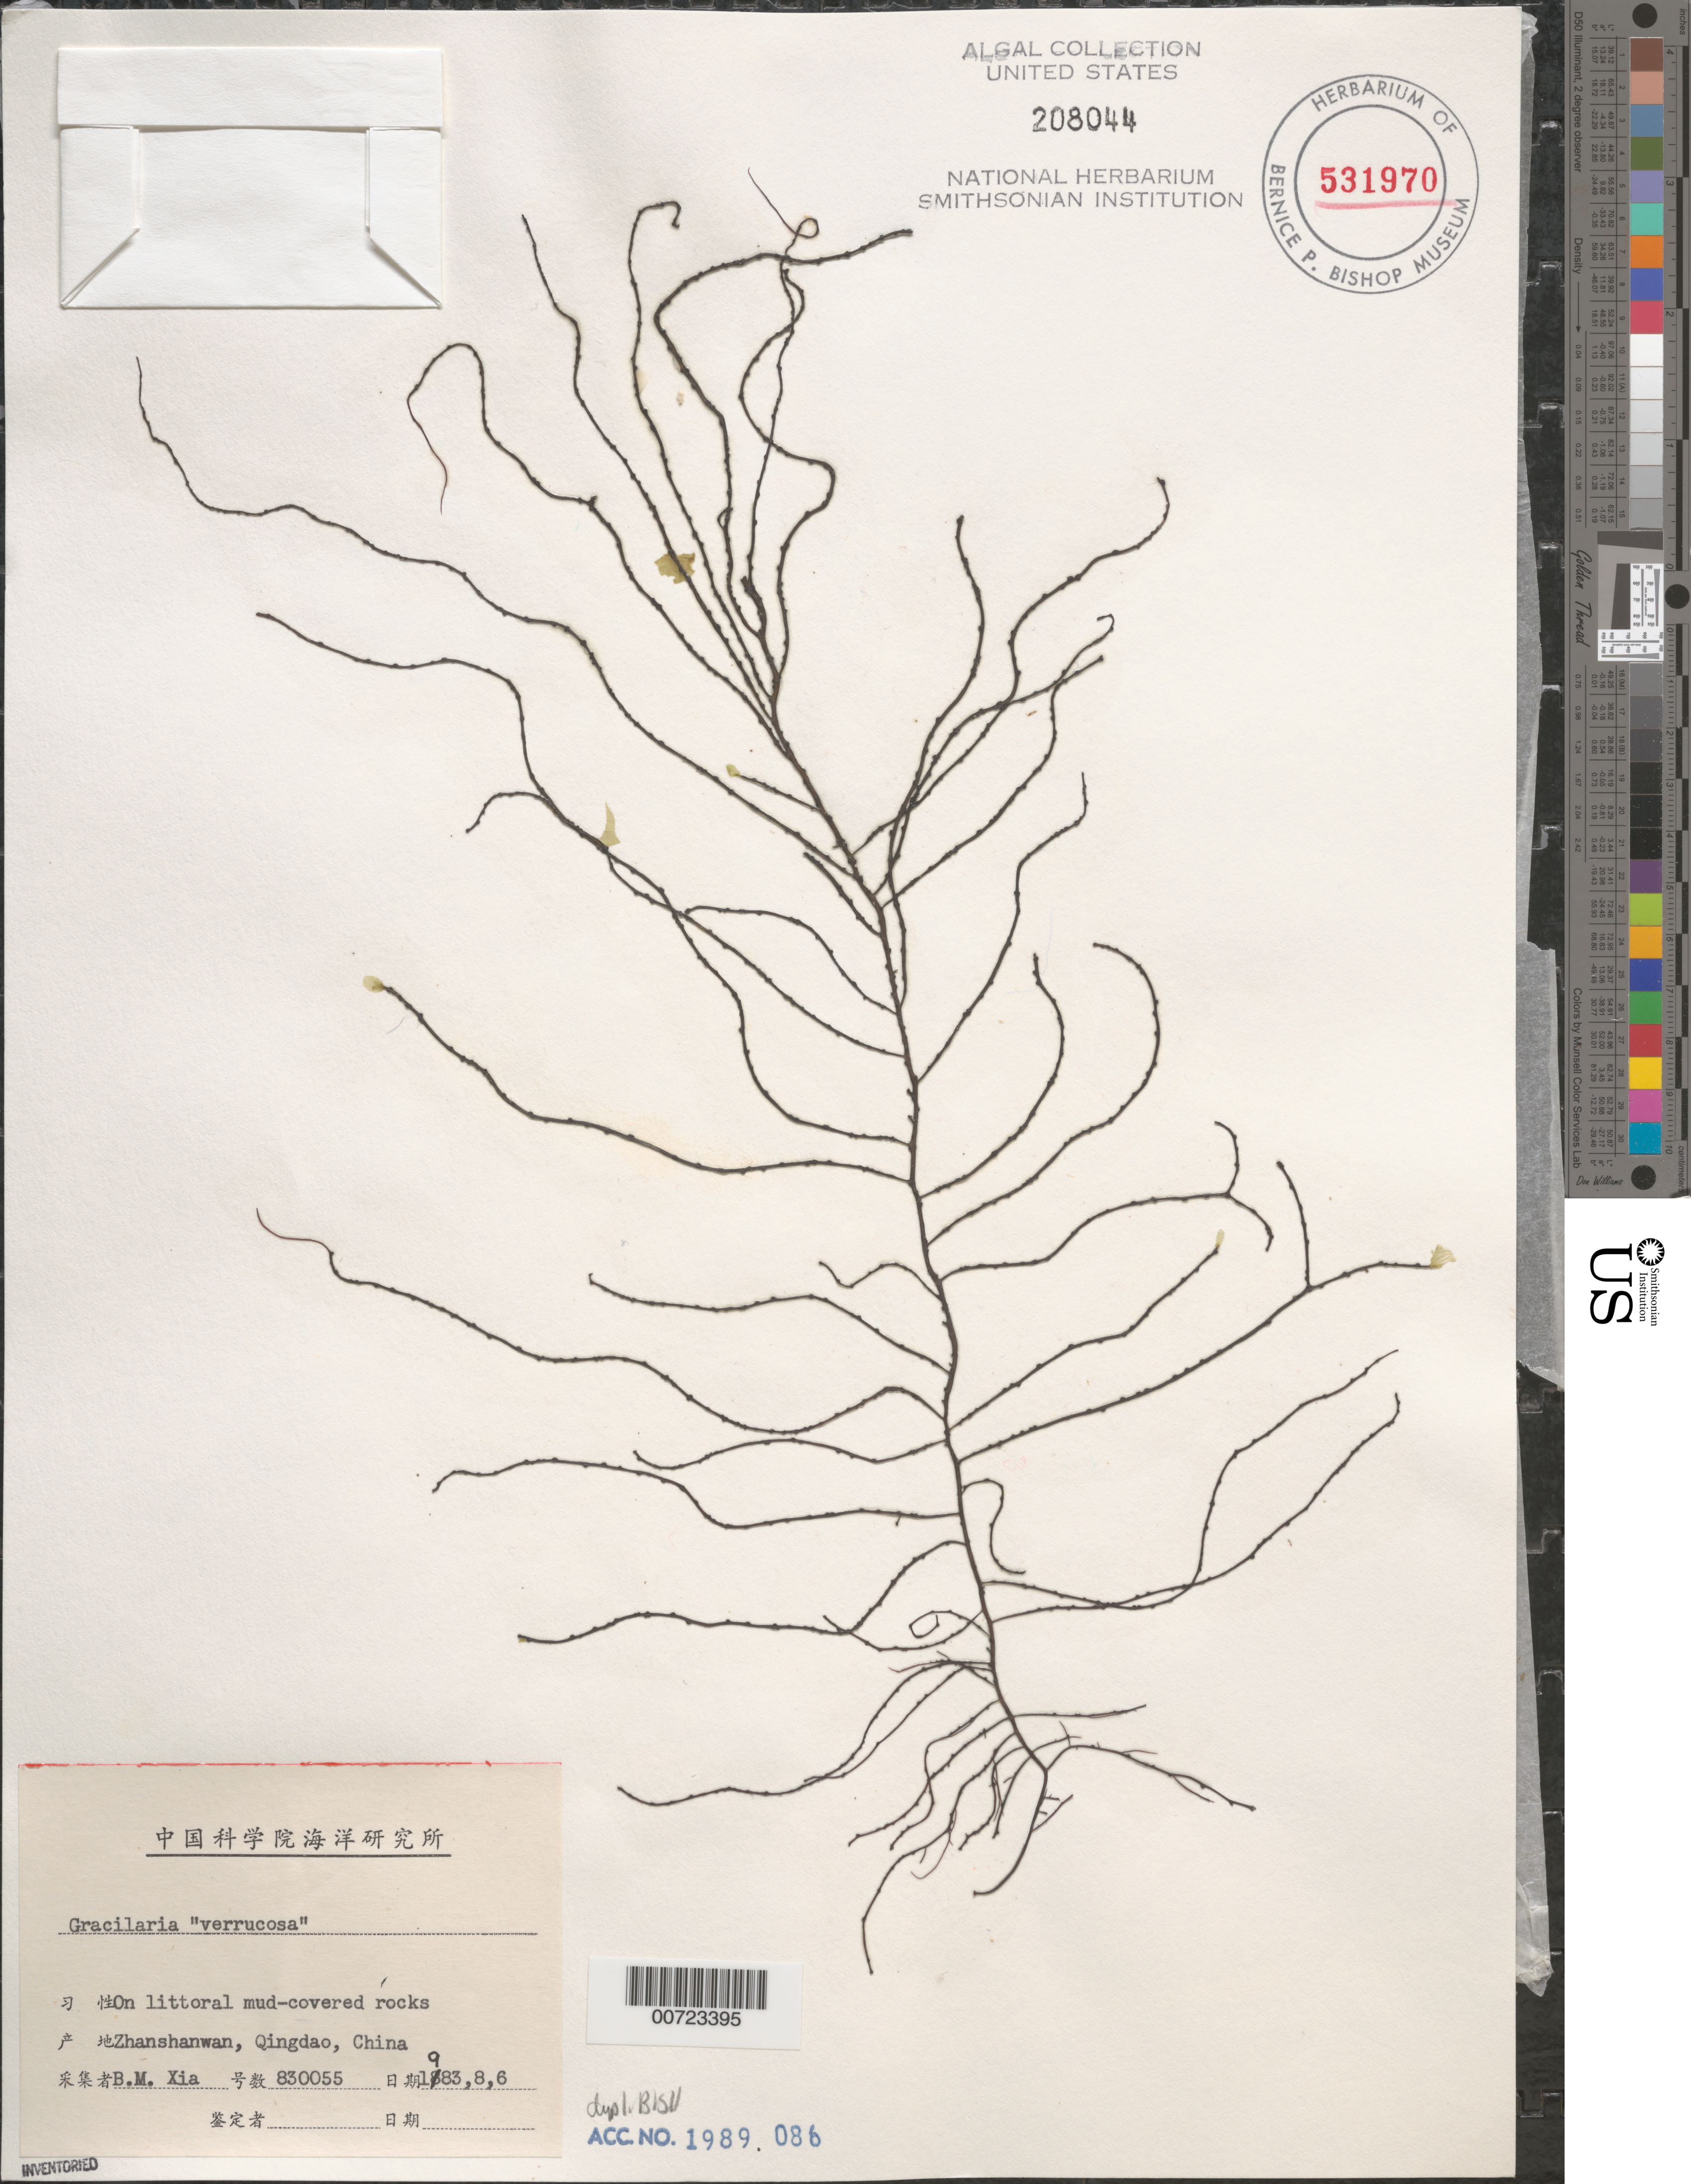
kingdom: Plantae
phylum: Rhodophyta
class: Florideophyceae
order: Gracilariales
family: Gracilariaceae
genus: Gracilariopsis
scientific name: Gracilariopsis longissima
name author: (S.G. Gmel.) Steentoft et al.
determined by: Algae name updating Project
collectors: B. Xia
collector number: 83-0055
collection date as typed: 06 Aug 1983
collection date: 1983-08-06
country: China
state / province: Shandong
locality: Zhanshanwan, Qingdao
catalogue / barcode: US 208044